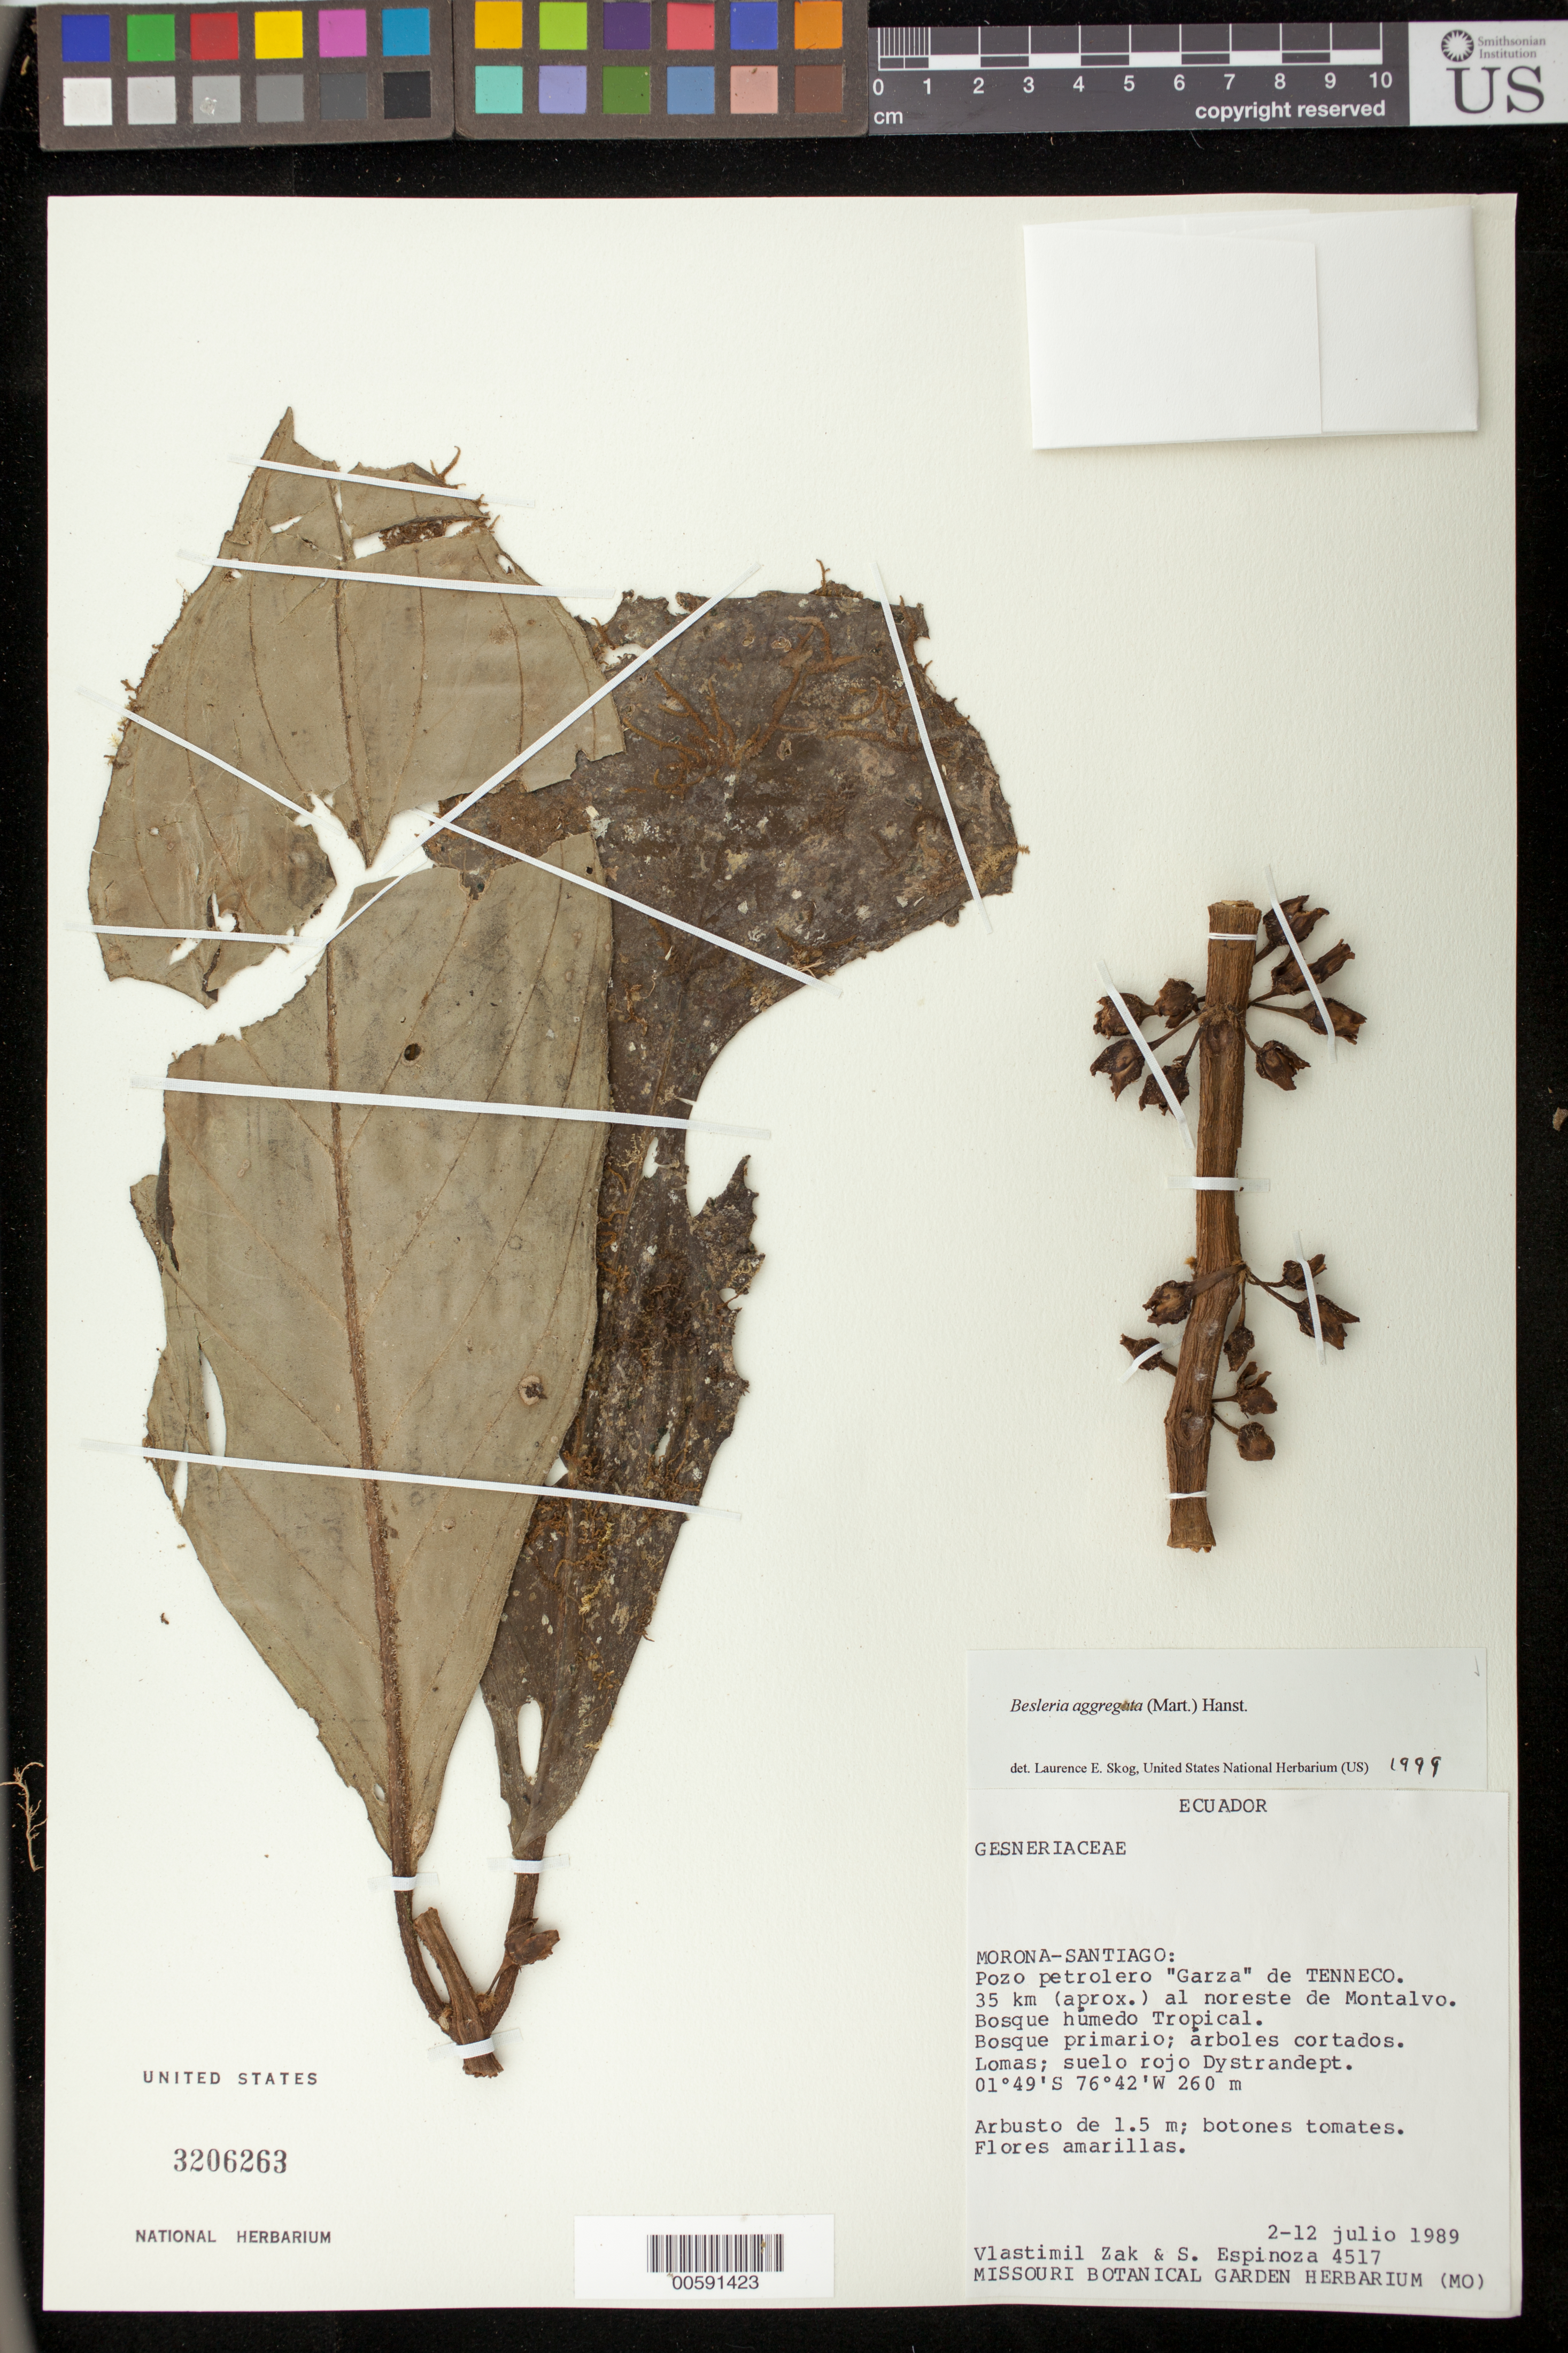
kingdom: Plantae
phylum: Tracheophyta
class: Magnoliopsida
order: Lamiales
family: Gesneriaceae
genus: Besleria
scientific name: Besleria aggregata var. aggregata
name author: (Mart.) Hanst.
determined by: Skog, Laurence E.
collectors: V. Zak & S. Espinoza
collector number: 4517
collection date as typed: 2-12 Jul 1989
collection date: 1989-07-02/1989-07-12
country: Ecuador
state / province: Morona-Santiago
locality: Pozo petrolero "Garza" de TENNECO; 35 km (aprox.) al noreste de Montalvo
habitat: Bosque húmedo tropical; bosque primario; árboles cortados; lomas; suelo rojo Dystrandept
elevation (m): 260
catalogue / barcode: US 3206263